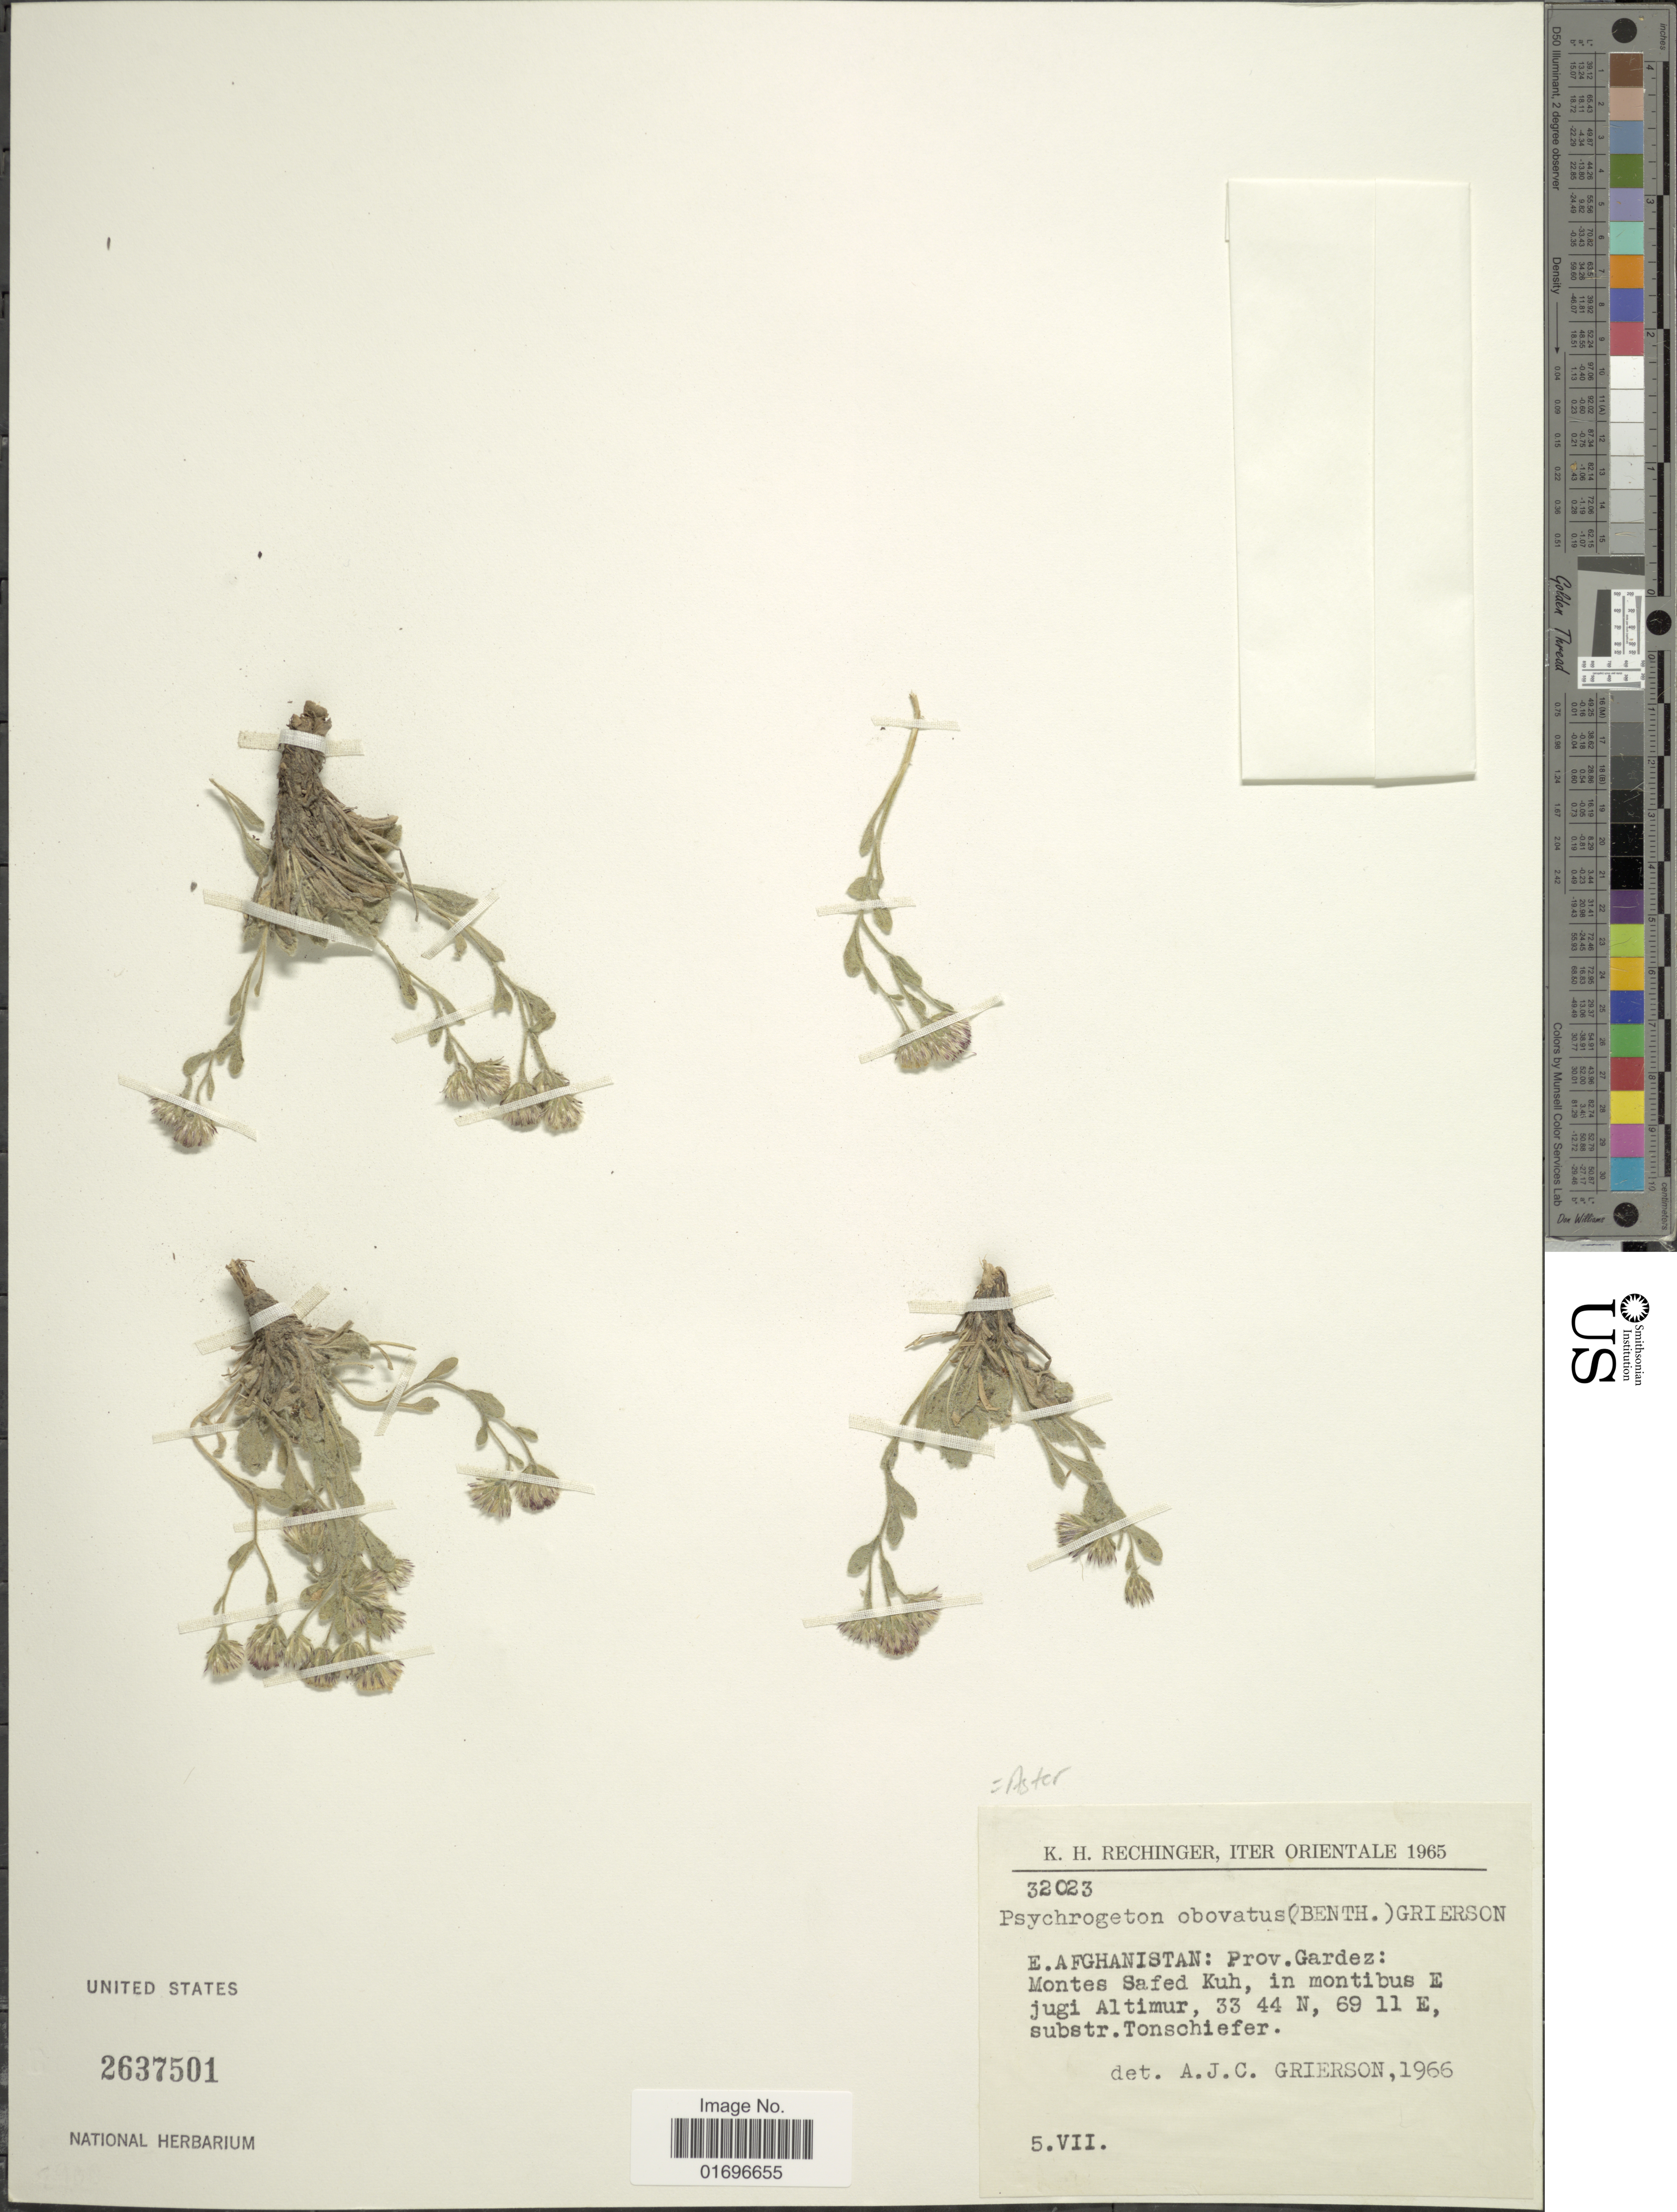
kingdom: Plantae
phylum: Tracheophyta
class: Magnoliopsida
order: Asterales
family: Asteraceae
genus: Aster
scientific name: Aster obovatus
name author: Ldb.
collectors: K. H. Rechinger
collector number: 32023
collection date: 1965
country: Afghanistan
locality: E. Afghanistan: Prov. Gardez: Montes Safed Kuh, in montibus E jugi Altimur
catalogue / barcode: US 2637501